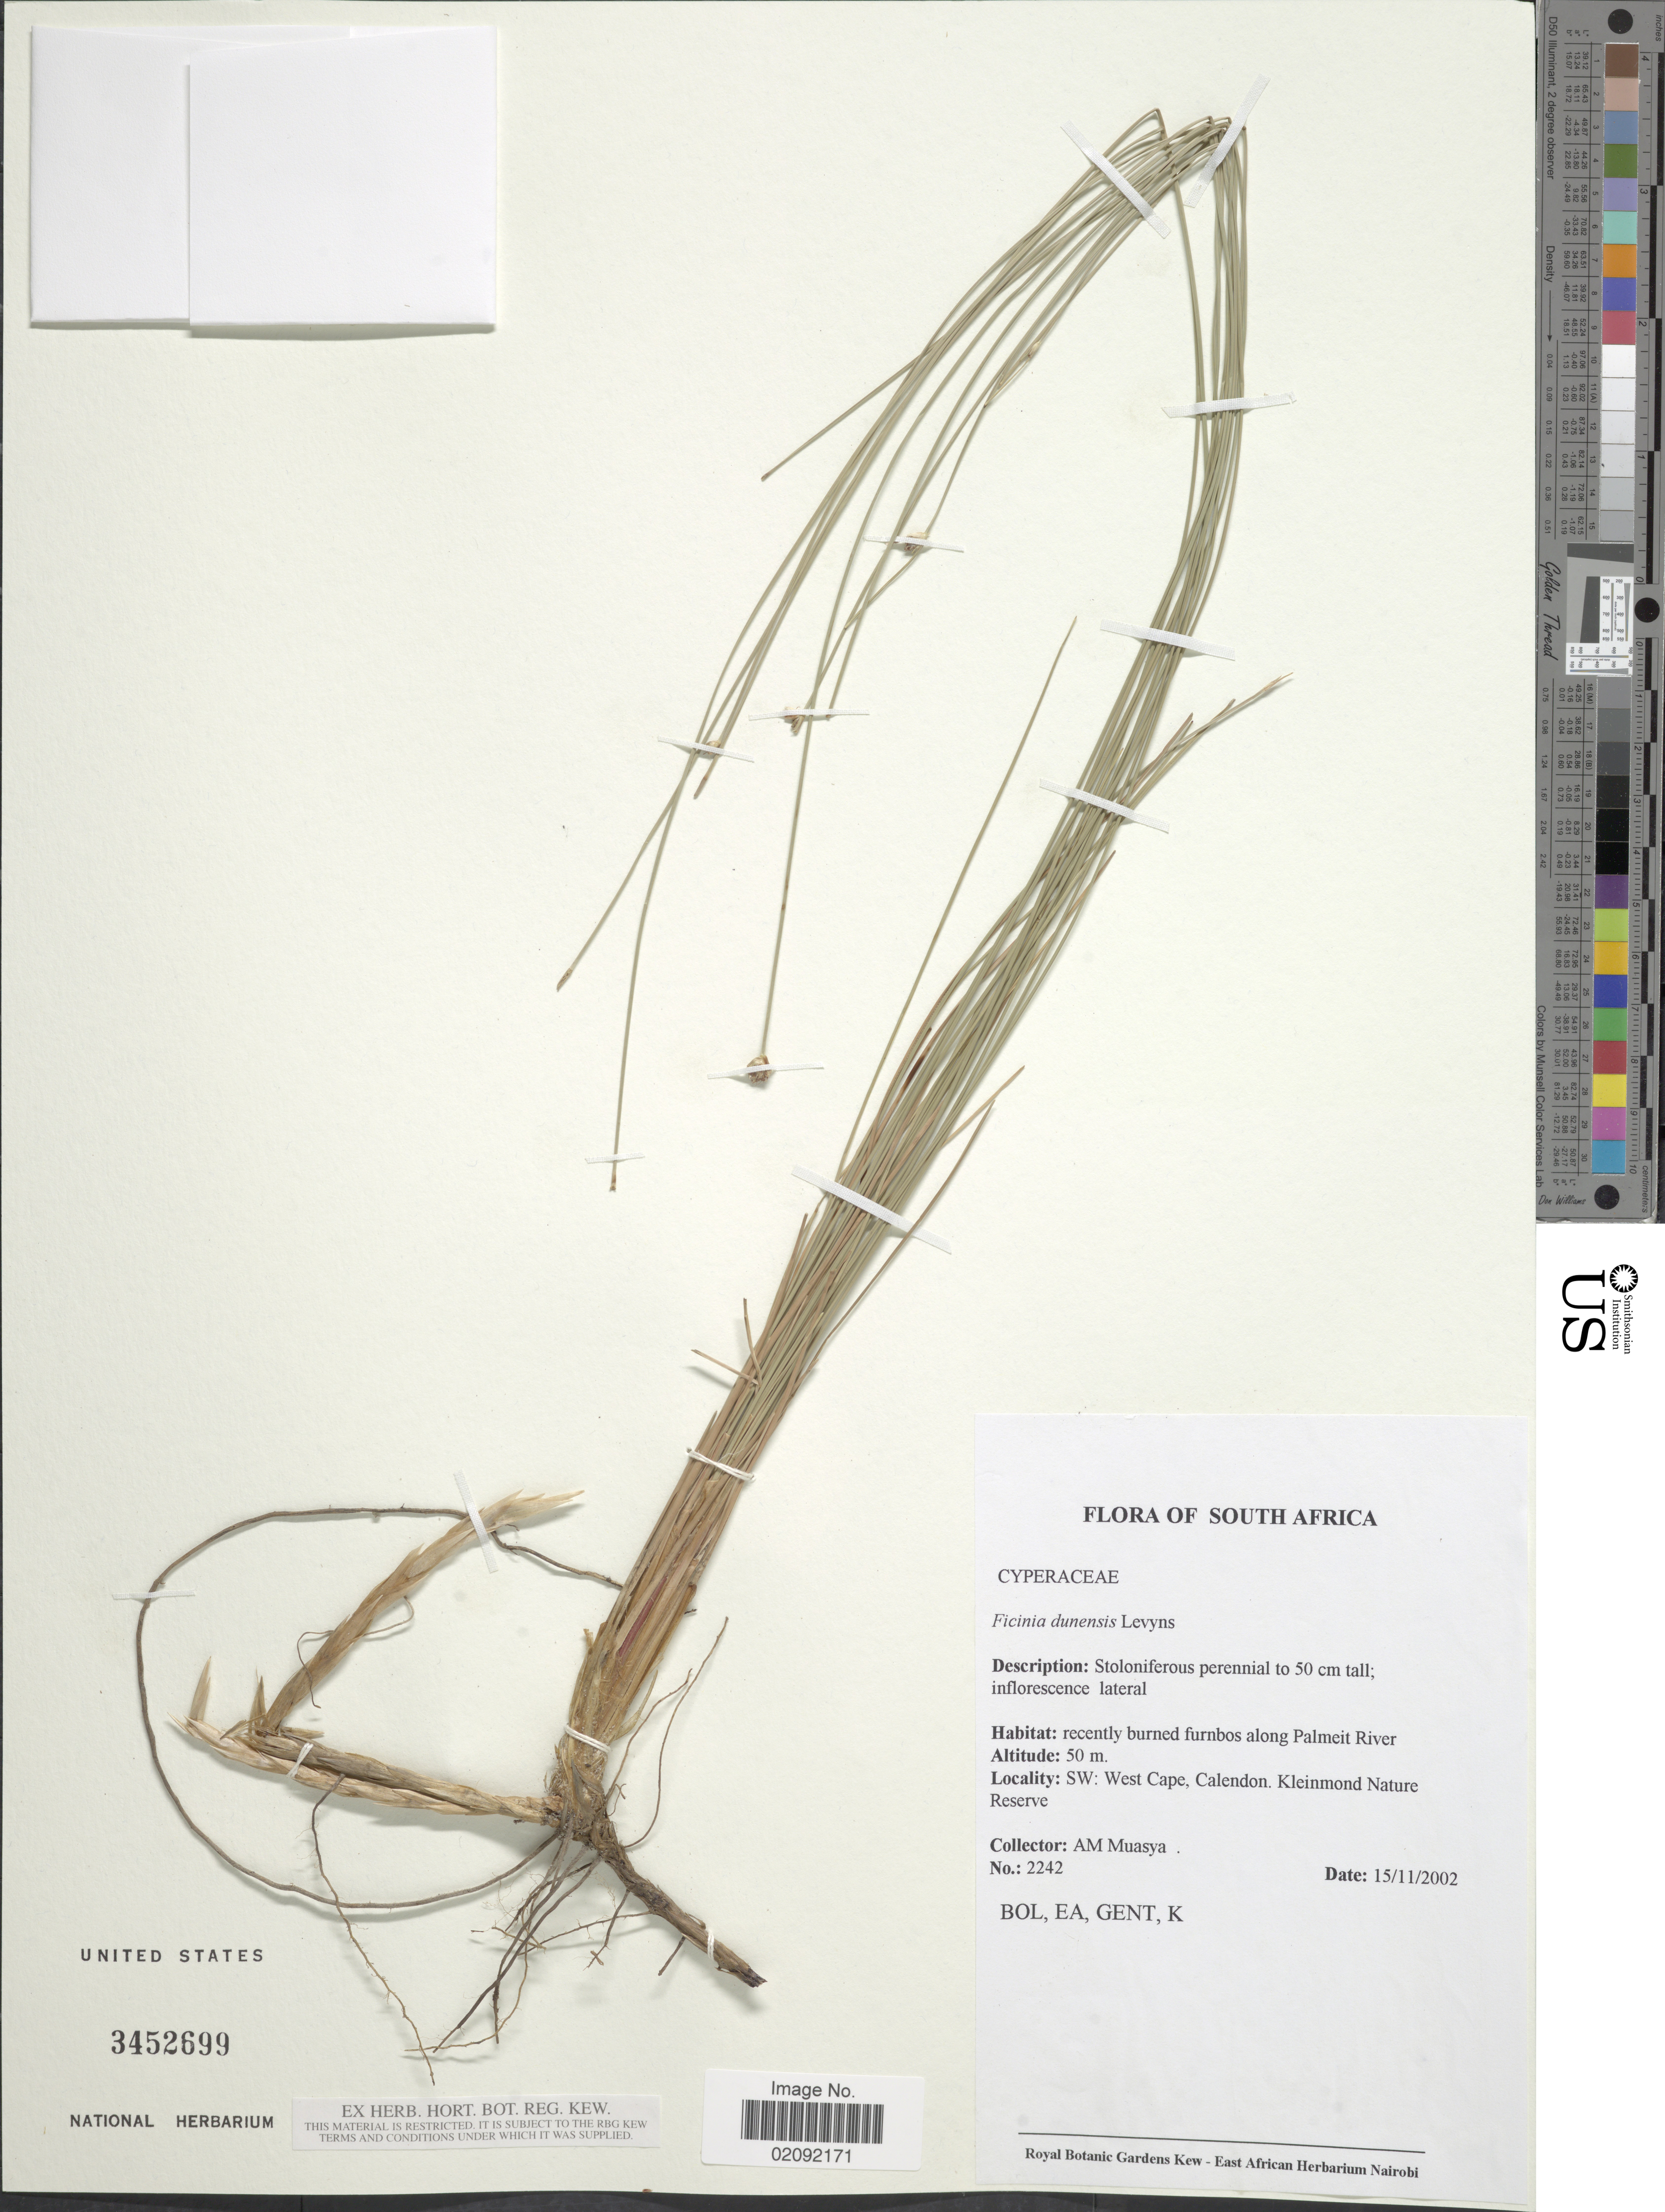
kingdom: Plantae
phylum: Tracheophyta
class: Liliopsida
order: Poales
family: Cyperaceae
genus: Ficinia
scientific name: Ficinia dunensis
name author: Levyns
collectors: A. Muasya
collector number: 2242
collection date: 2002-11-15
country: South Africa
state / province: Western Cape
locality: SW: Calendon, Kleinmond Nature Reserve, recently burned furnbos along Palmeit River.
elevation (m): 50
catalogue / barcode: US 3452699